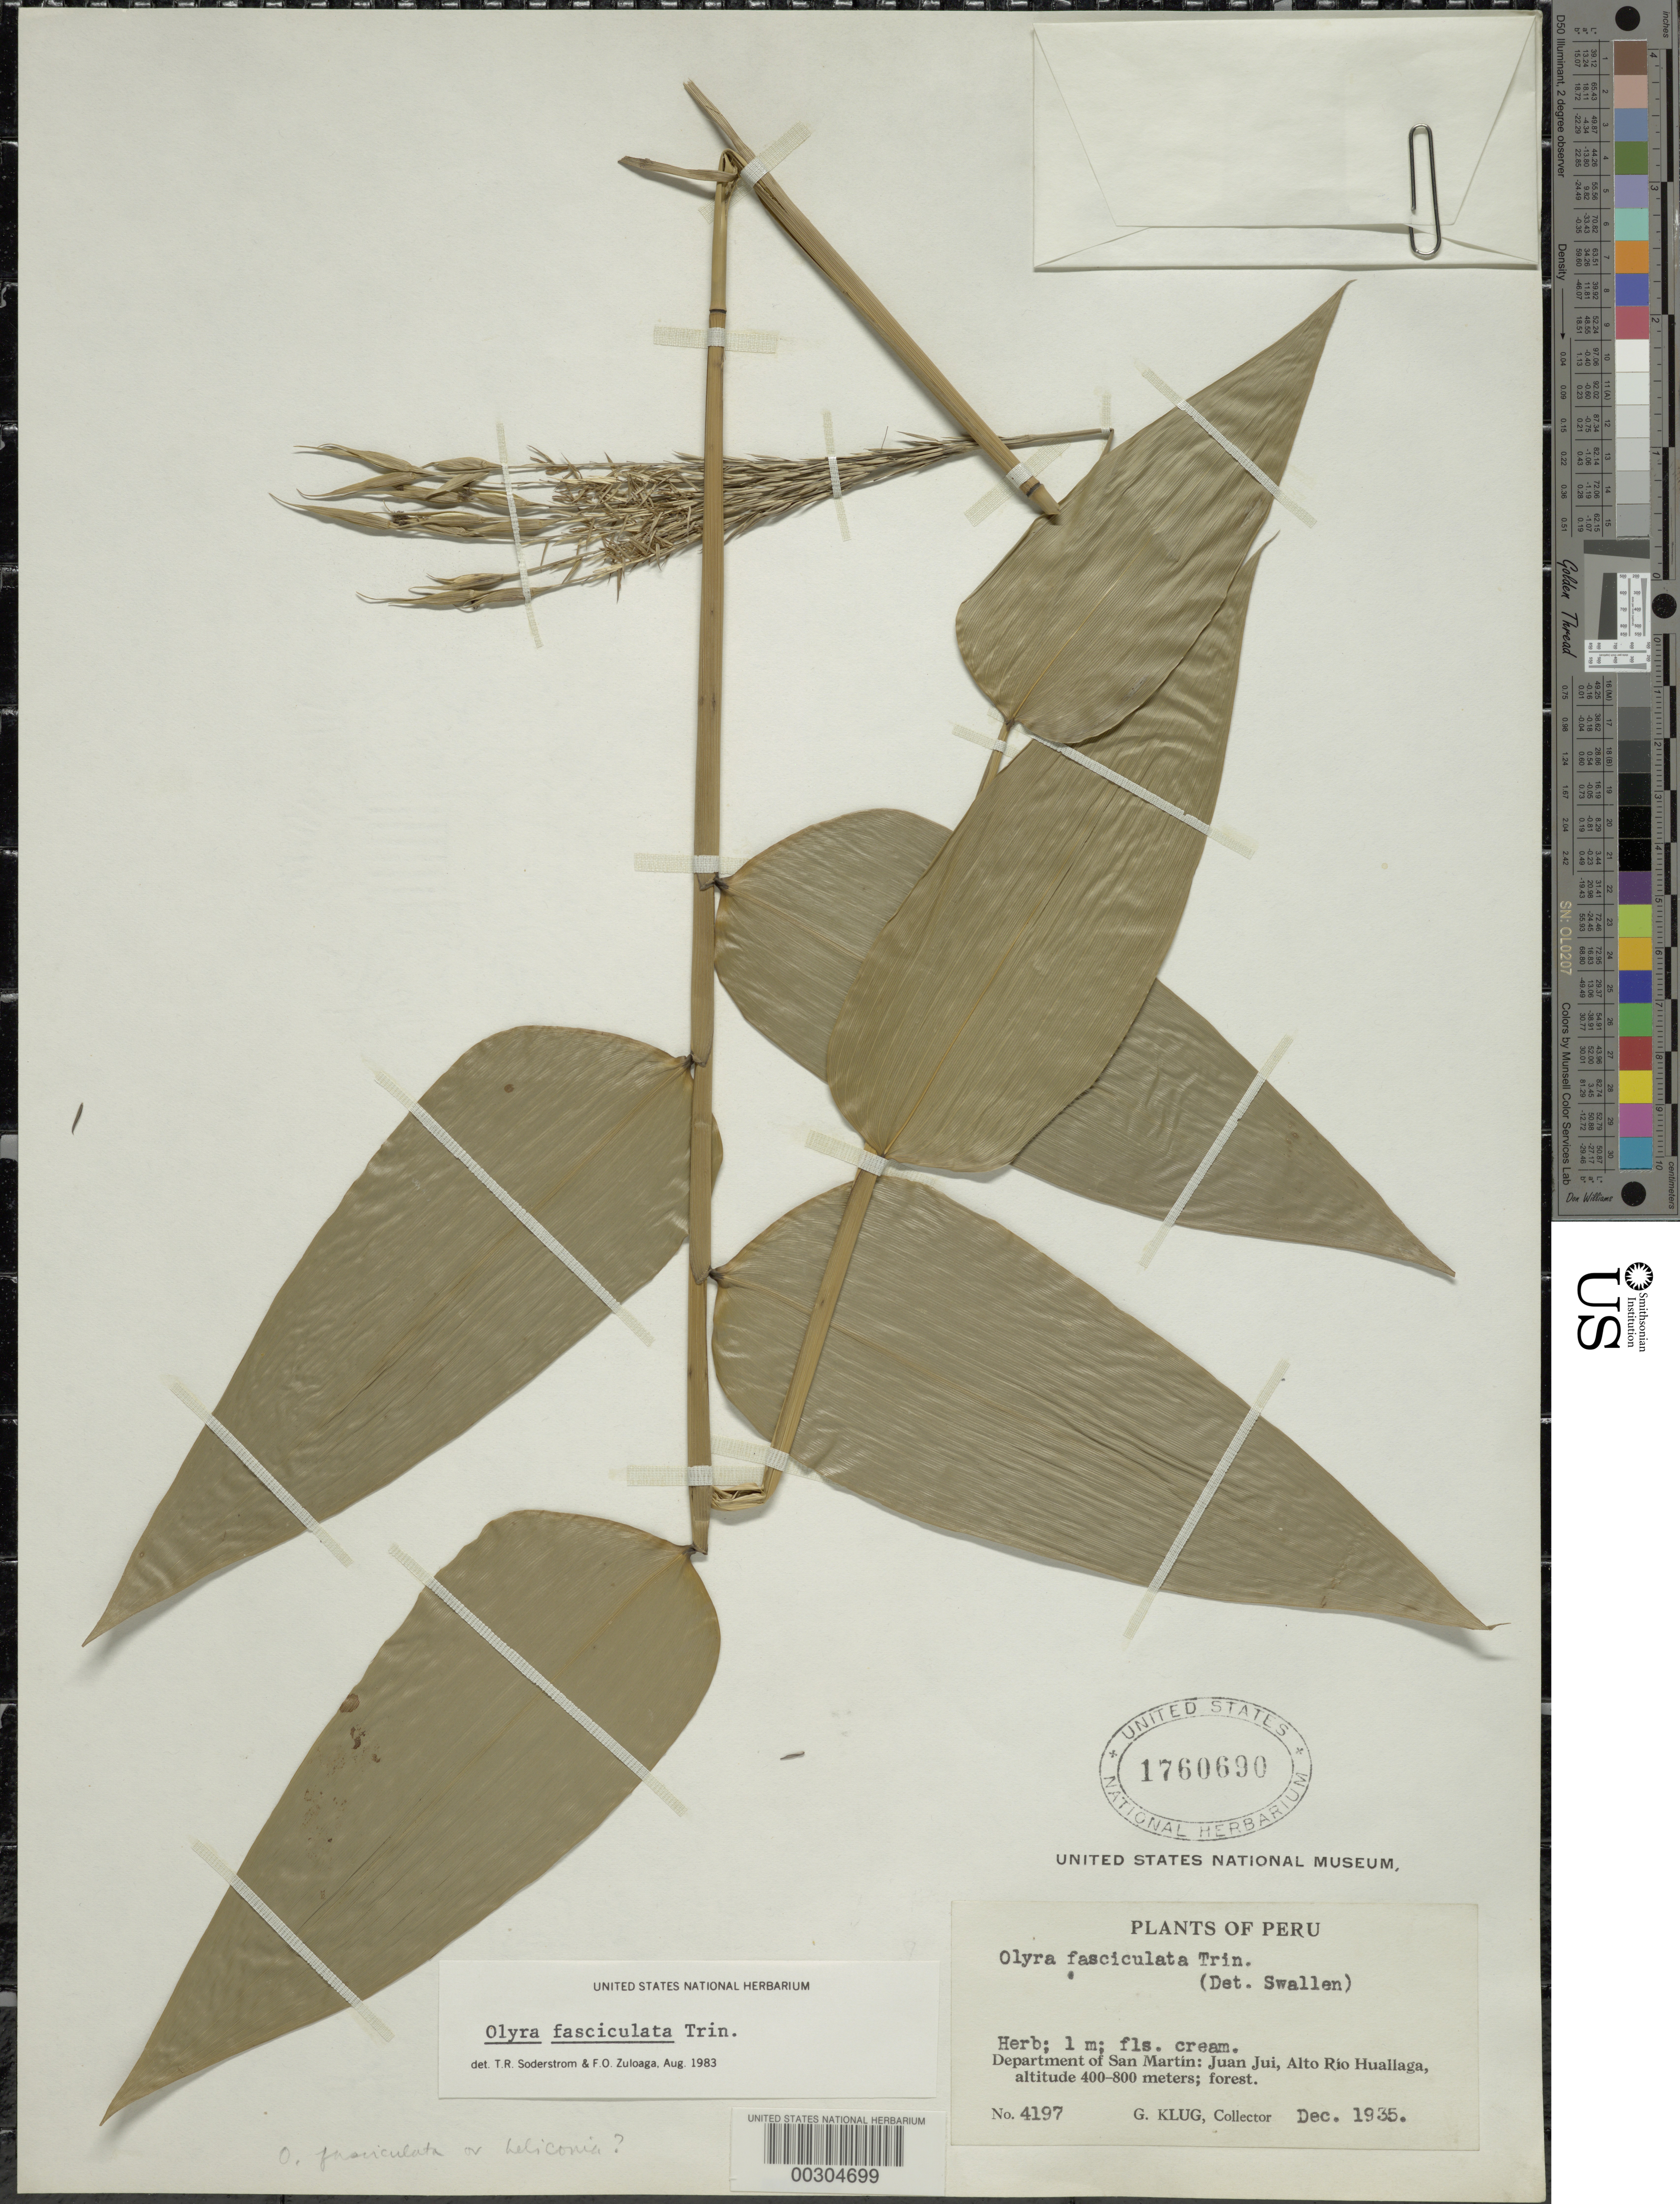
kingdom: Plantae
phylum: Tracheophyta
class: Liliopsida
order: Poales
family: Poaceae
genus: Olyra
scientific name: Olyra fasciculata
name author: Trin.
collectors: G. Klug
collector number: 4197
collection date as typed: Dec 1935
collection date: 1935-12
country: Peru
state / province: San Martín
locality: Juan Jui, Alto Rio Huallaga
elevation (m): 400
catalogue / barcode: US 1760690